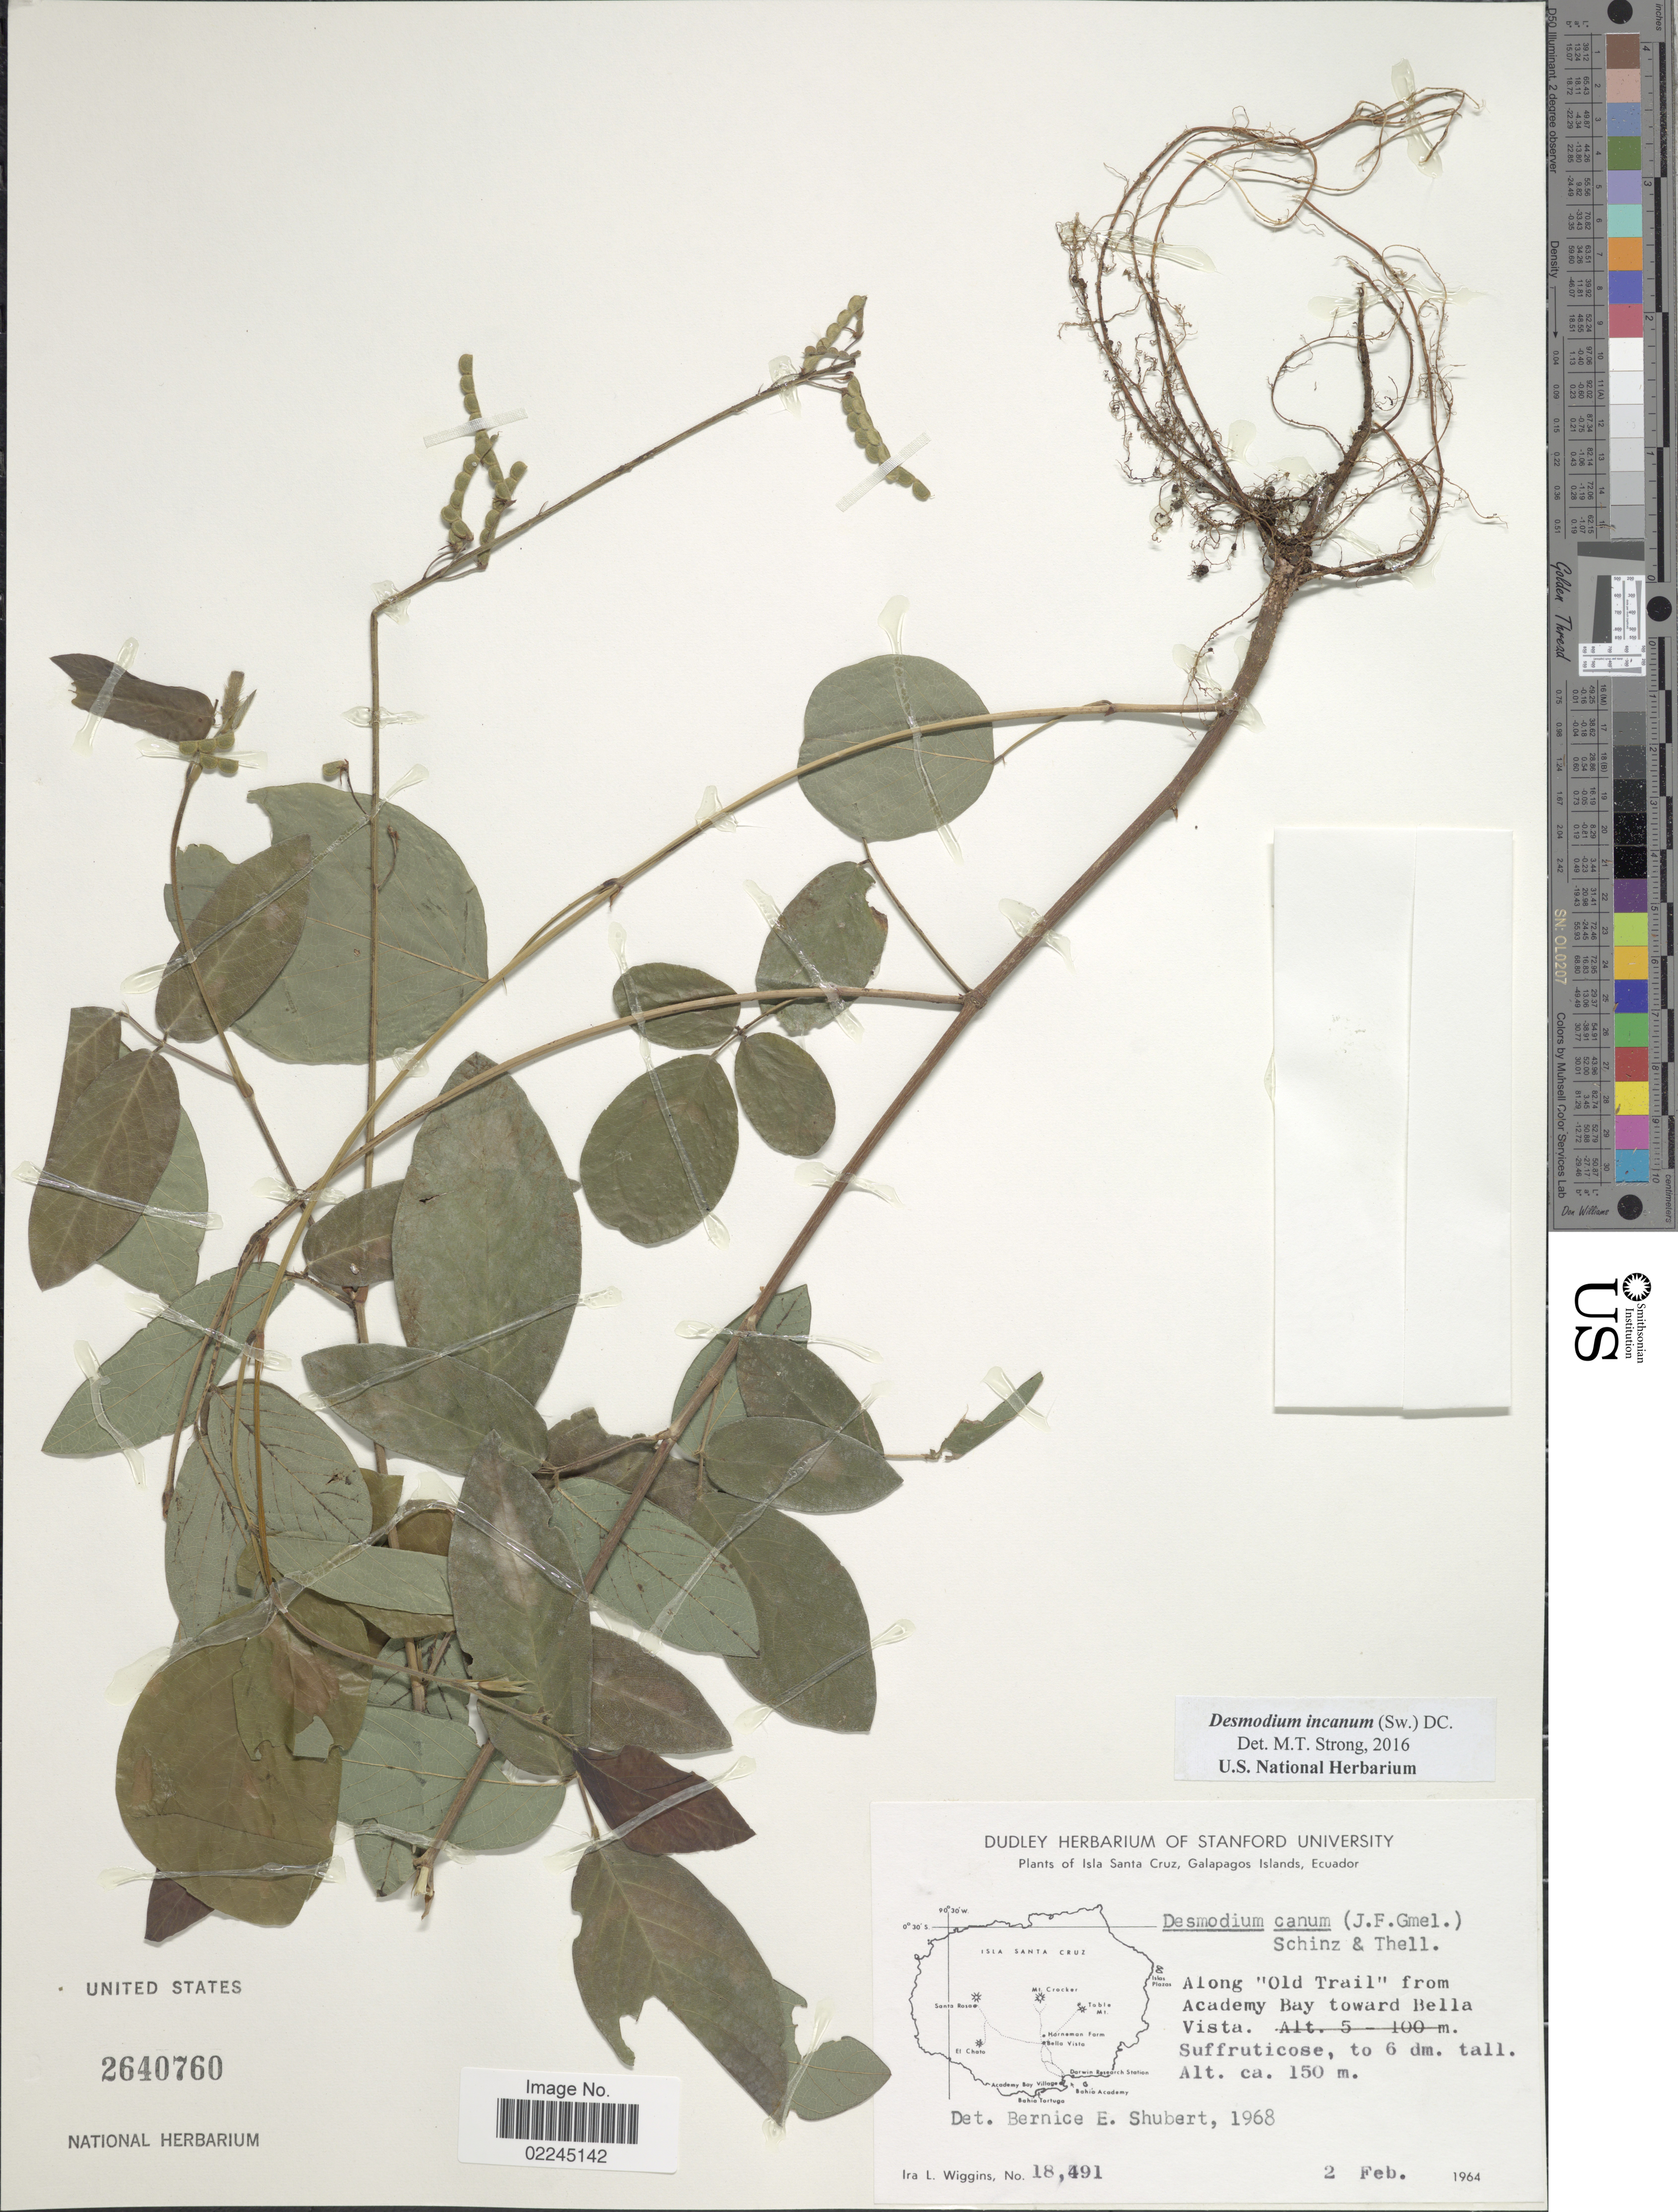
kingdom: Plantae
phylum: Tracheophyta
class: Magnoliopsida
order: Fabales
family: Fabaceae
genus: Desmodium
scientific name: Desmodium incanum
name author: (Sw.) DC.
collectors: I. L. Wiggins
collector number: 18491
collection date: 1964-02-02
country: Ecuador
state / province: Colón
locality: Isla Santa Cruz, Galapagos Islands, Ecuador. Along "Old Trail" from Academy Bay toward Bella Vista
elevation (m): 150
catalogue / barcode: US 2640760